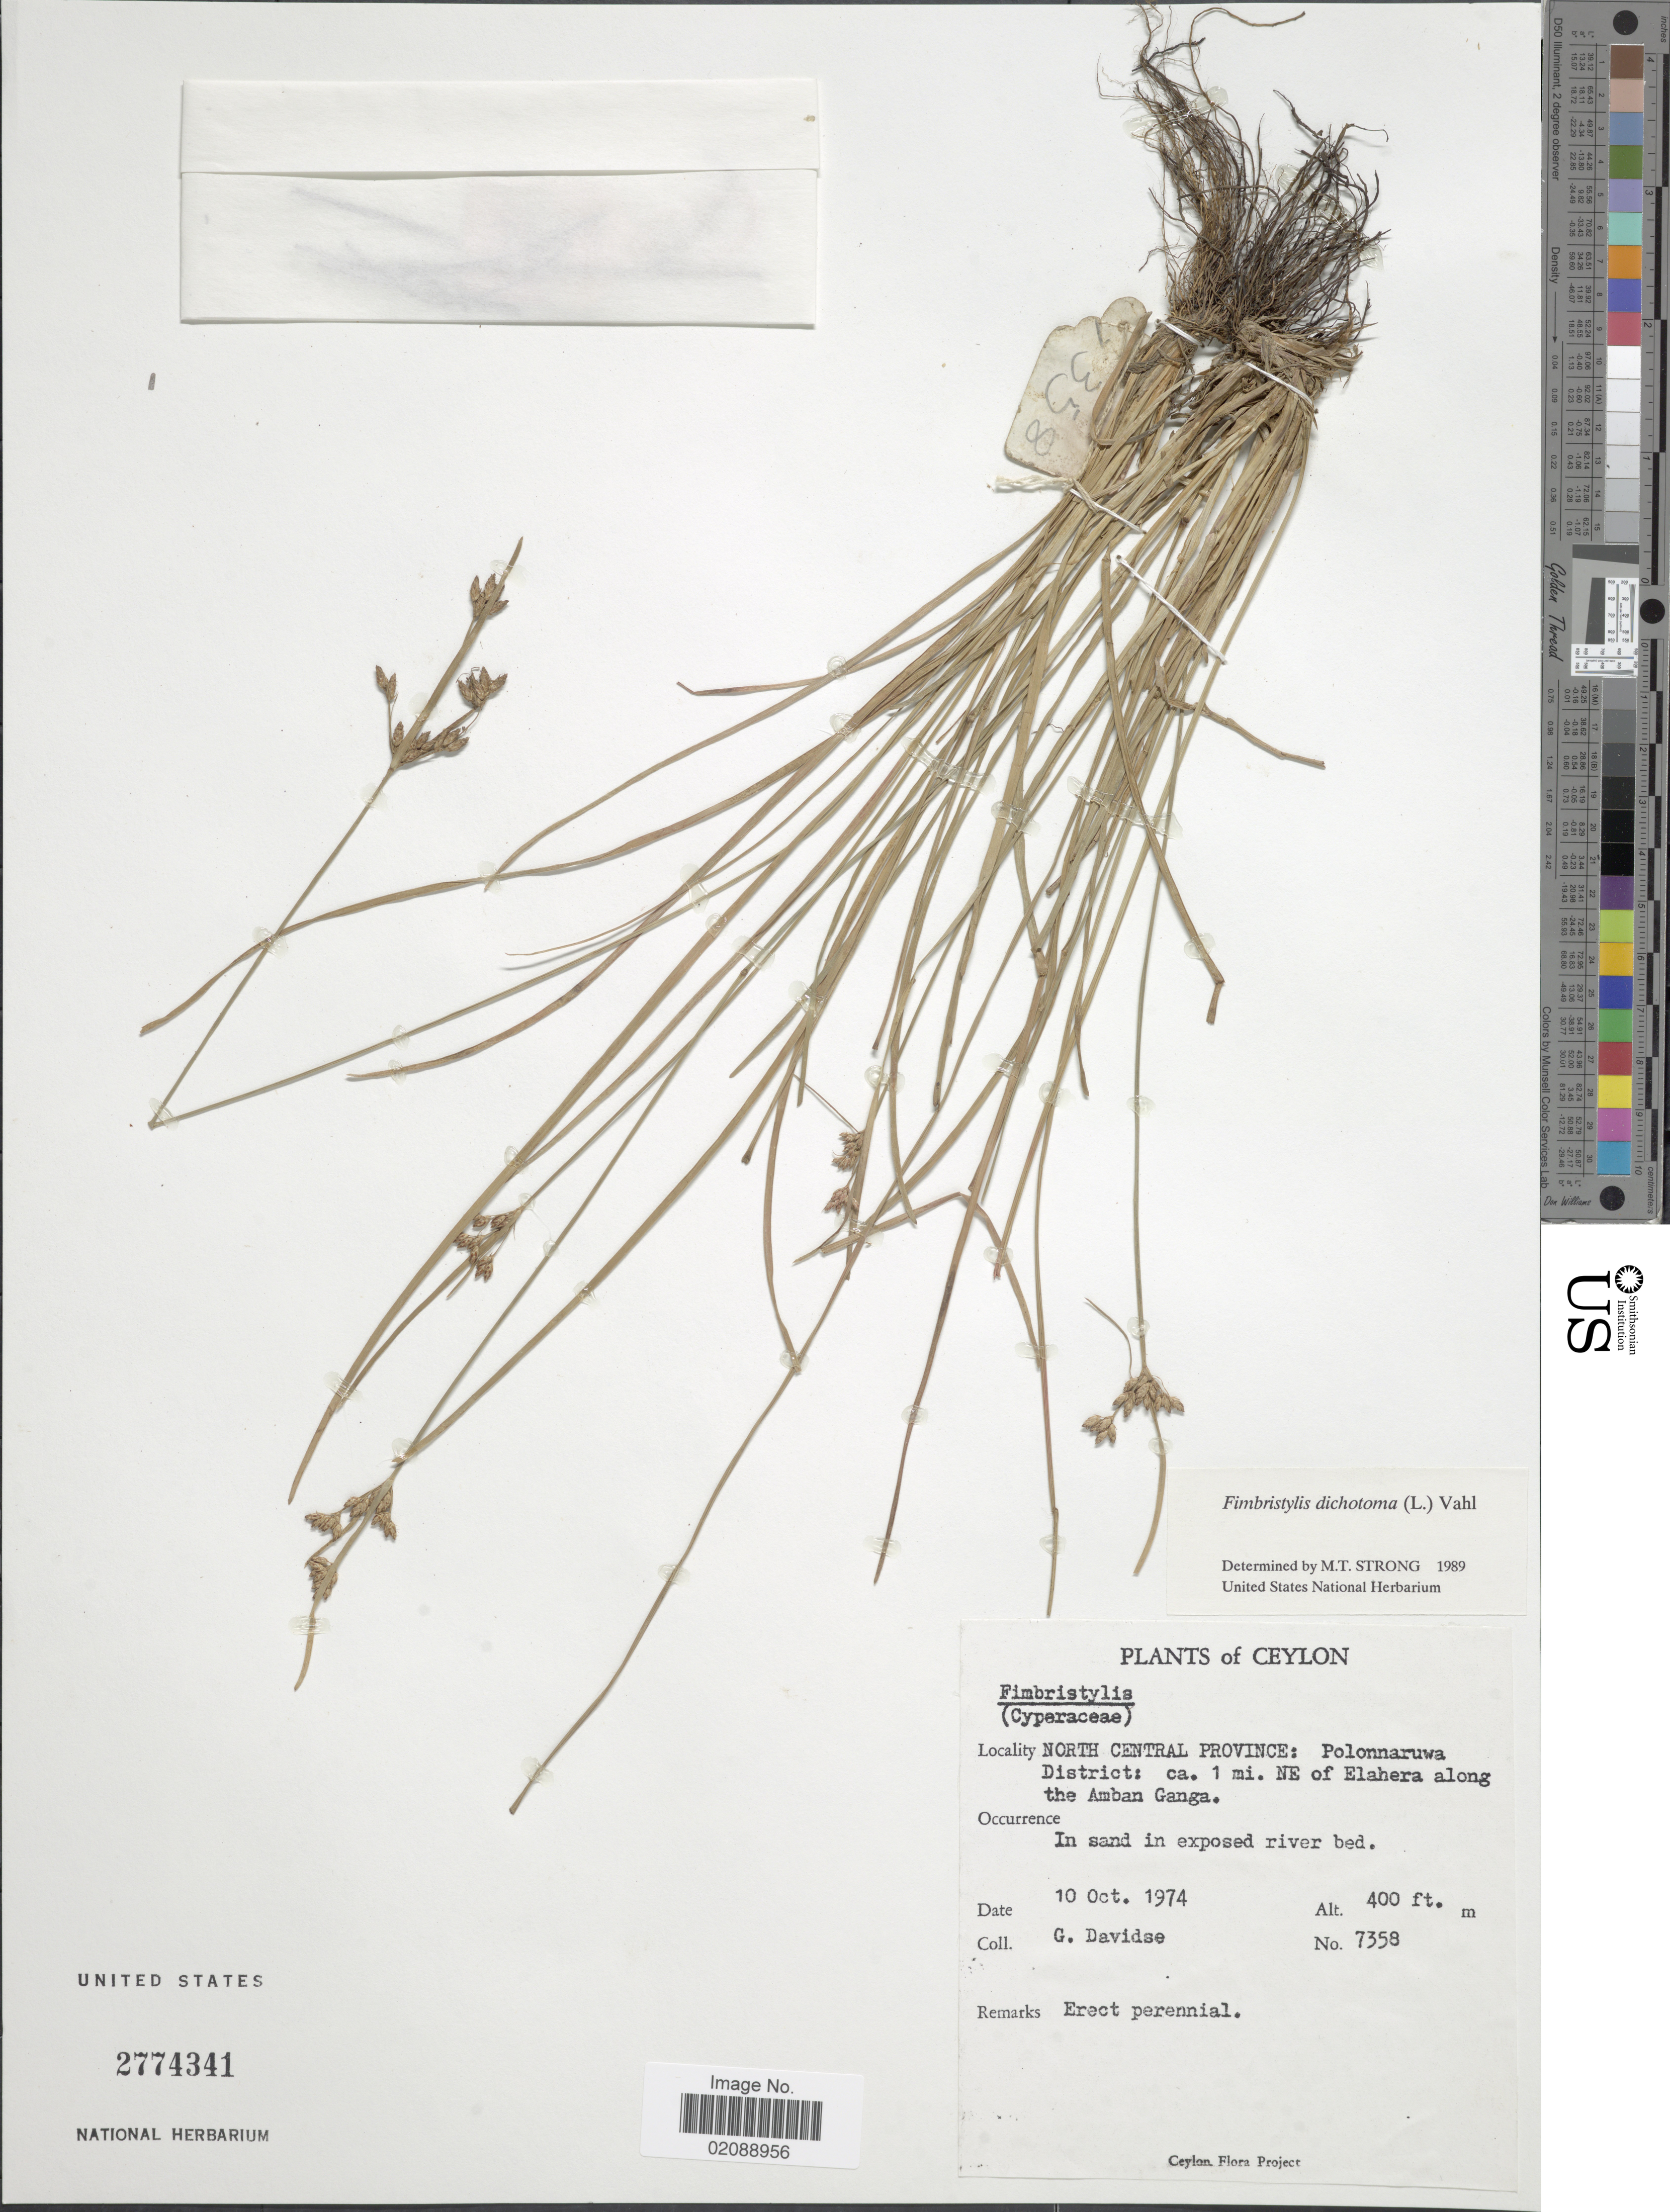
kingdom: Plantae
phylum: Tracheophyta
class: Liliopsida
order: Poales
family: Cyperaceae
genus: Fimbristylis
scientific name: Fimbristylis dichotoma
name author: (L.) Vahl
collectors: G. Davidse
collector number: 7358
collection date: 1974-10-10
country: Sri Lanka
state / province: North Central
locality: Polonnaruwa District: ca. 1 mi. NE of Elahara along the Amban Ganga, in sand in exposed rived bed.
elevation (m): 122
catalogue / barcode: US 2774341